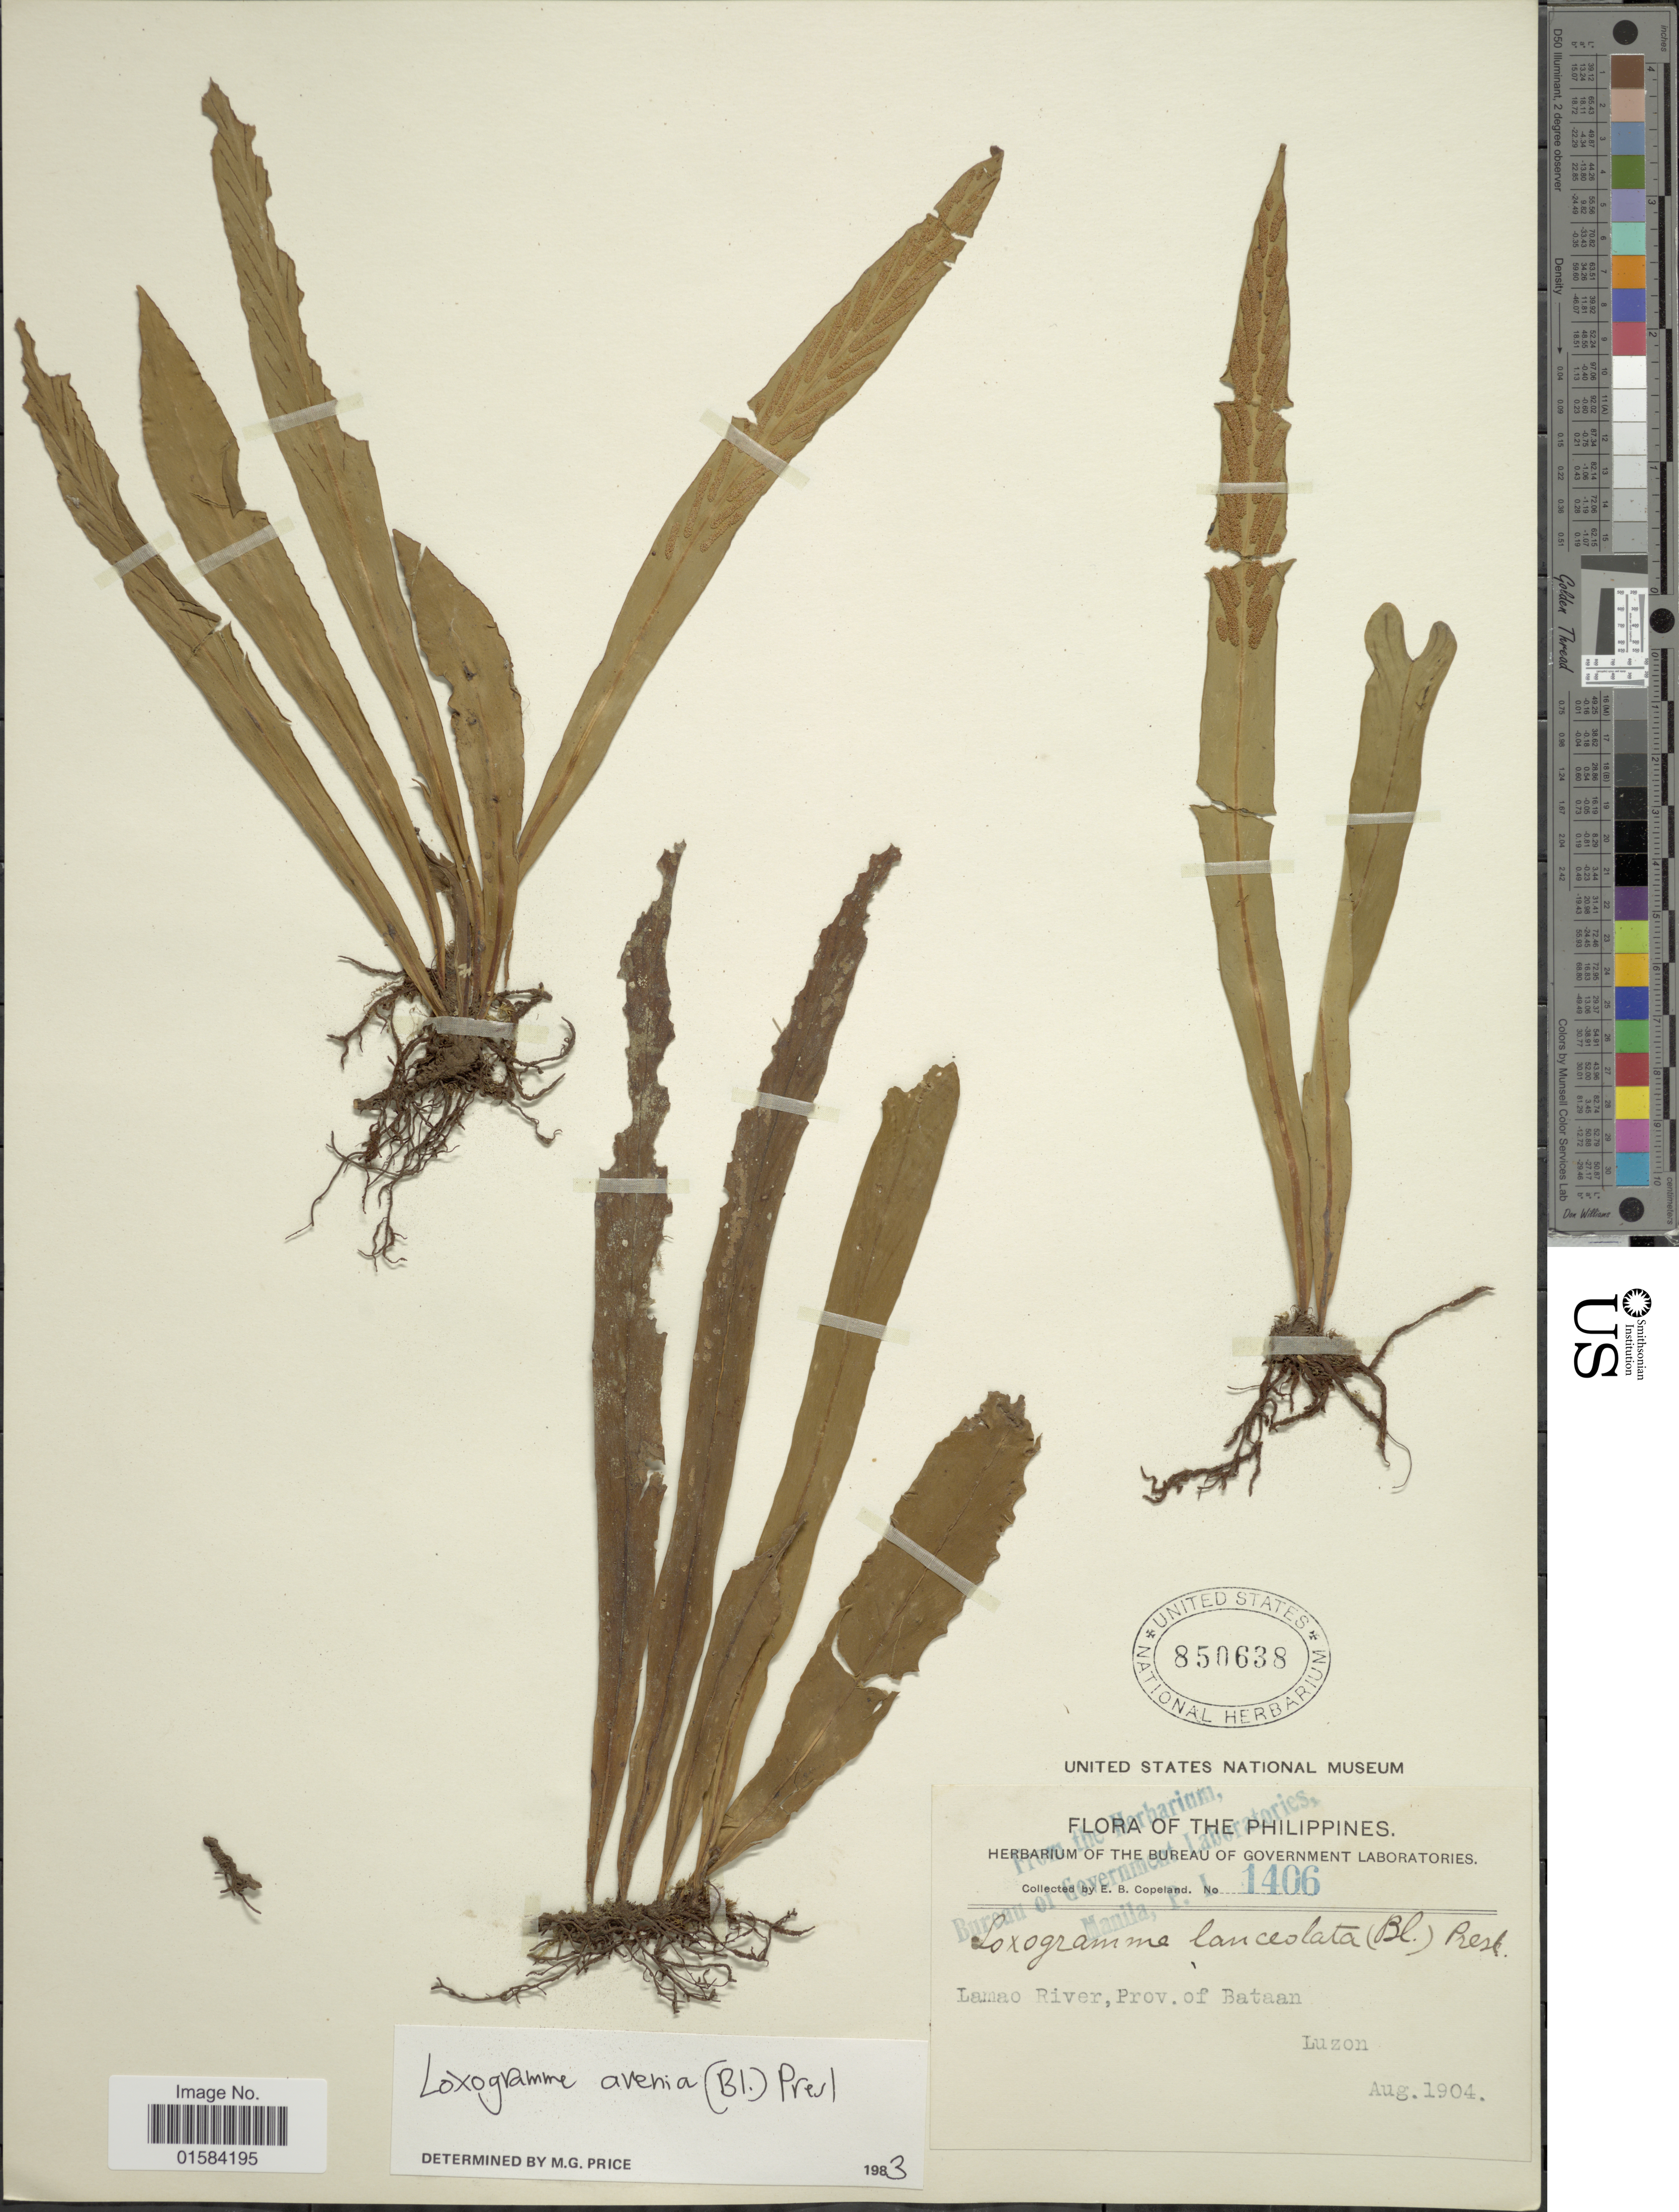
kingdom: Plantae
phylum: Tracheophyta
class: Polypodiopsida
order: Polypodiales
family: Polypodiaceae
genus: Loxogramme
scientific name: Loxogramme avenia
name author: (Blume) C. Presl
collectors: E. B. Copeland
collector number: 1406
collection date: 1904-08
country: Philippines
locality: Lamao River, prov. of Bataan, Luzon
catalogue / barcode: US 850638